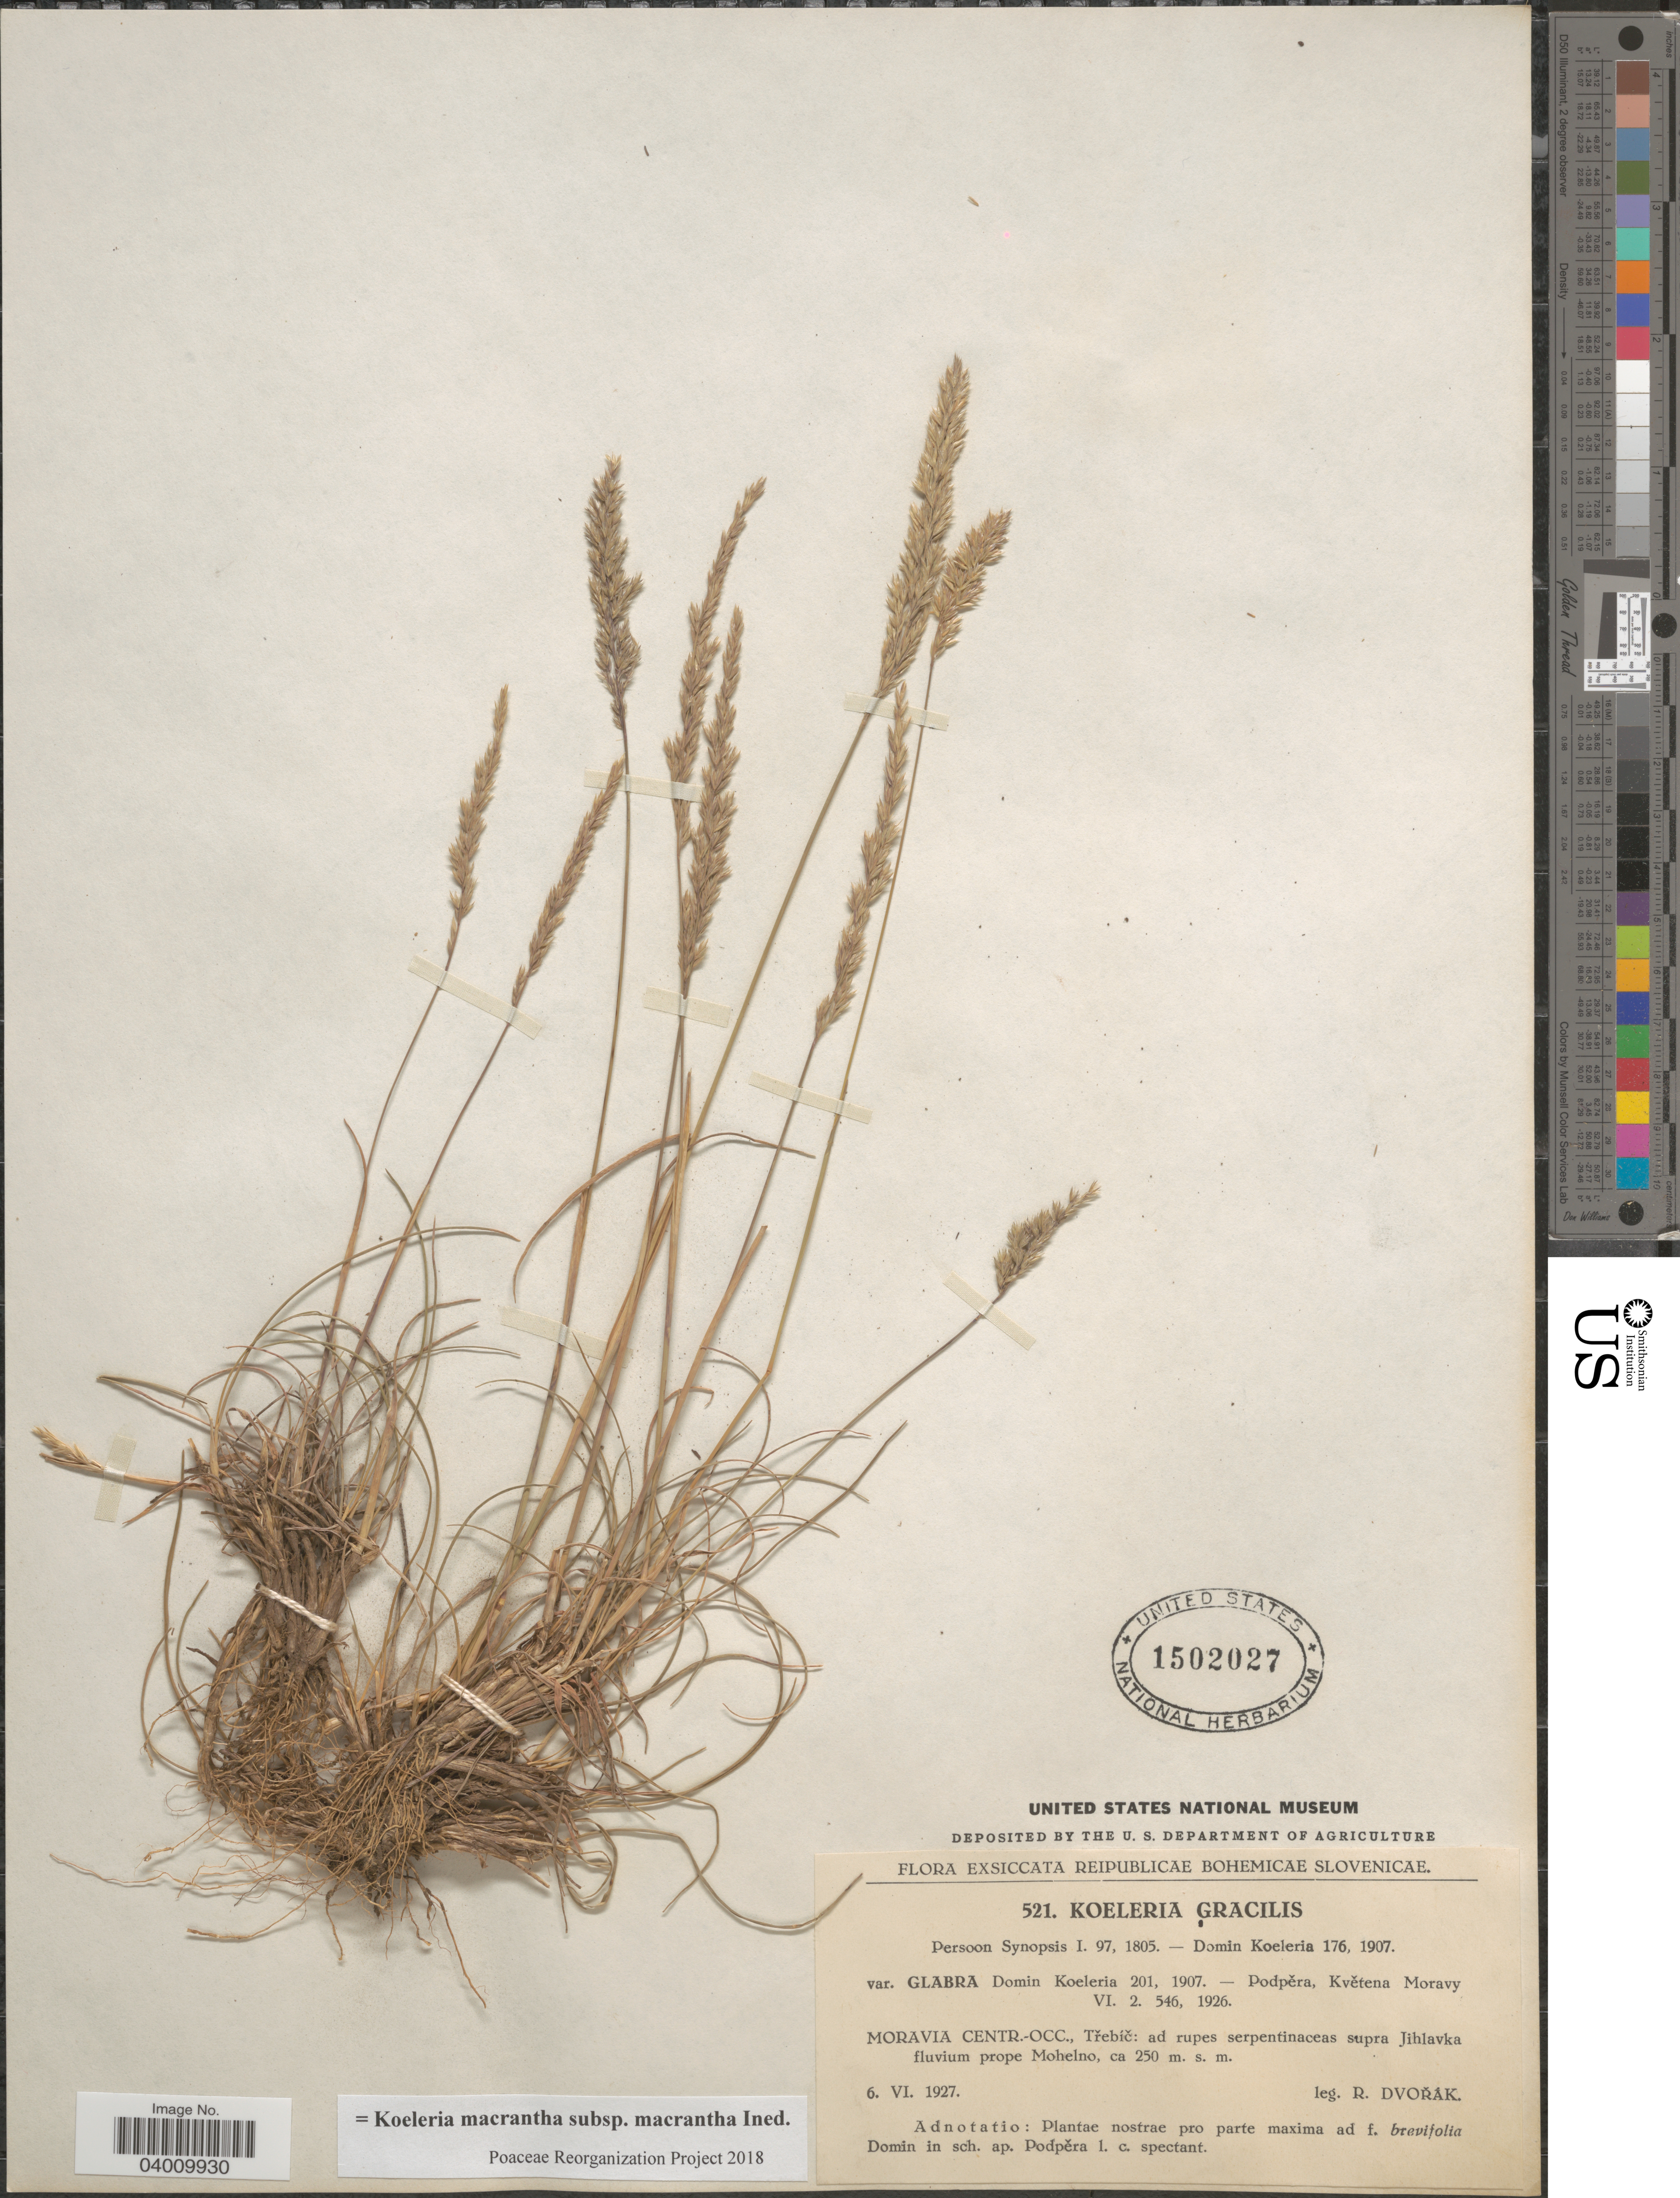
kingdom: Plantae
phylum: Tracheophyta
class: Liliopsida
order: Poales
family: Poaceae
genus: Koeleria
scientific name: Koeleria macrantha subsp. macrantha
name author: (Ledeb.) Schult.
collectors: R. Dvořák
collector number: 521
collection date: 1927-06-06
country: Czechia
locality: Reipublicae Bohemicae Slovenicae. Moravia Centr.-Occ., Třebič: ad rupes serpentinaceas supra Jihlavka fluvium prope Mohelno.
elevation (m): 250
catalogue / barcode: US 1502027